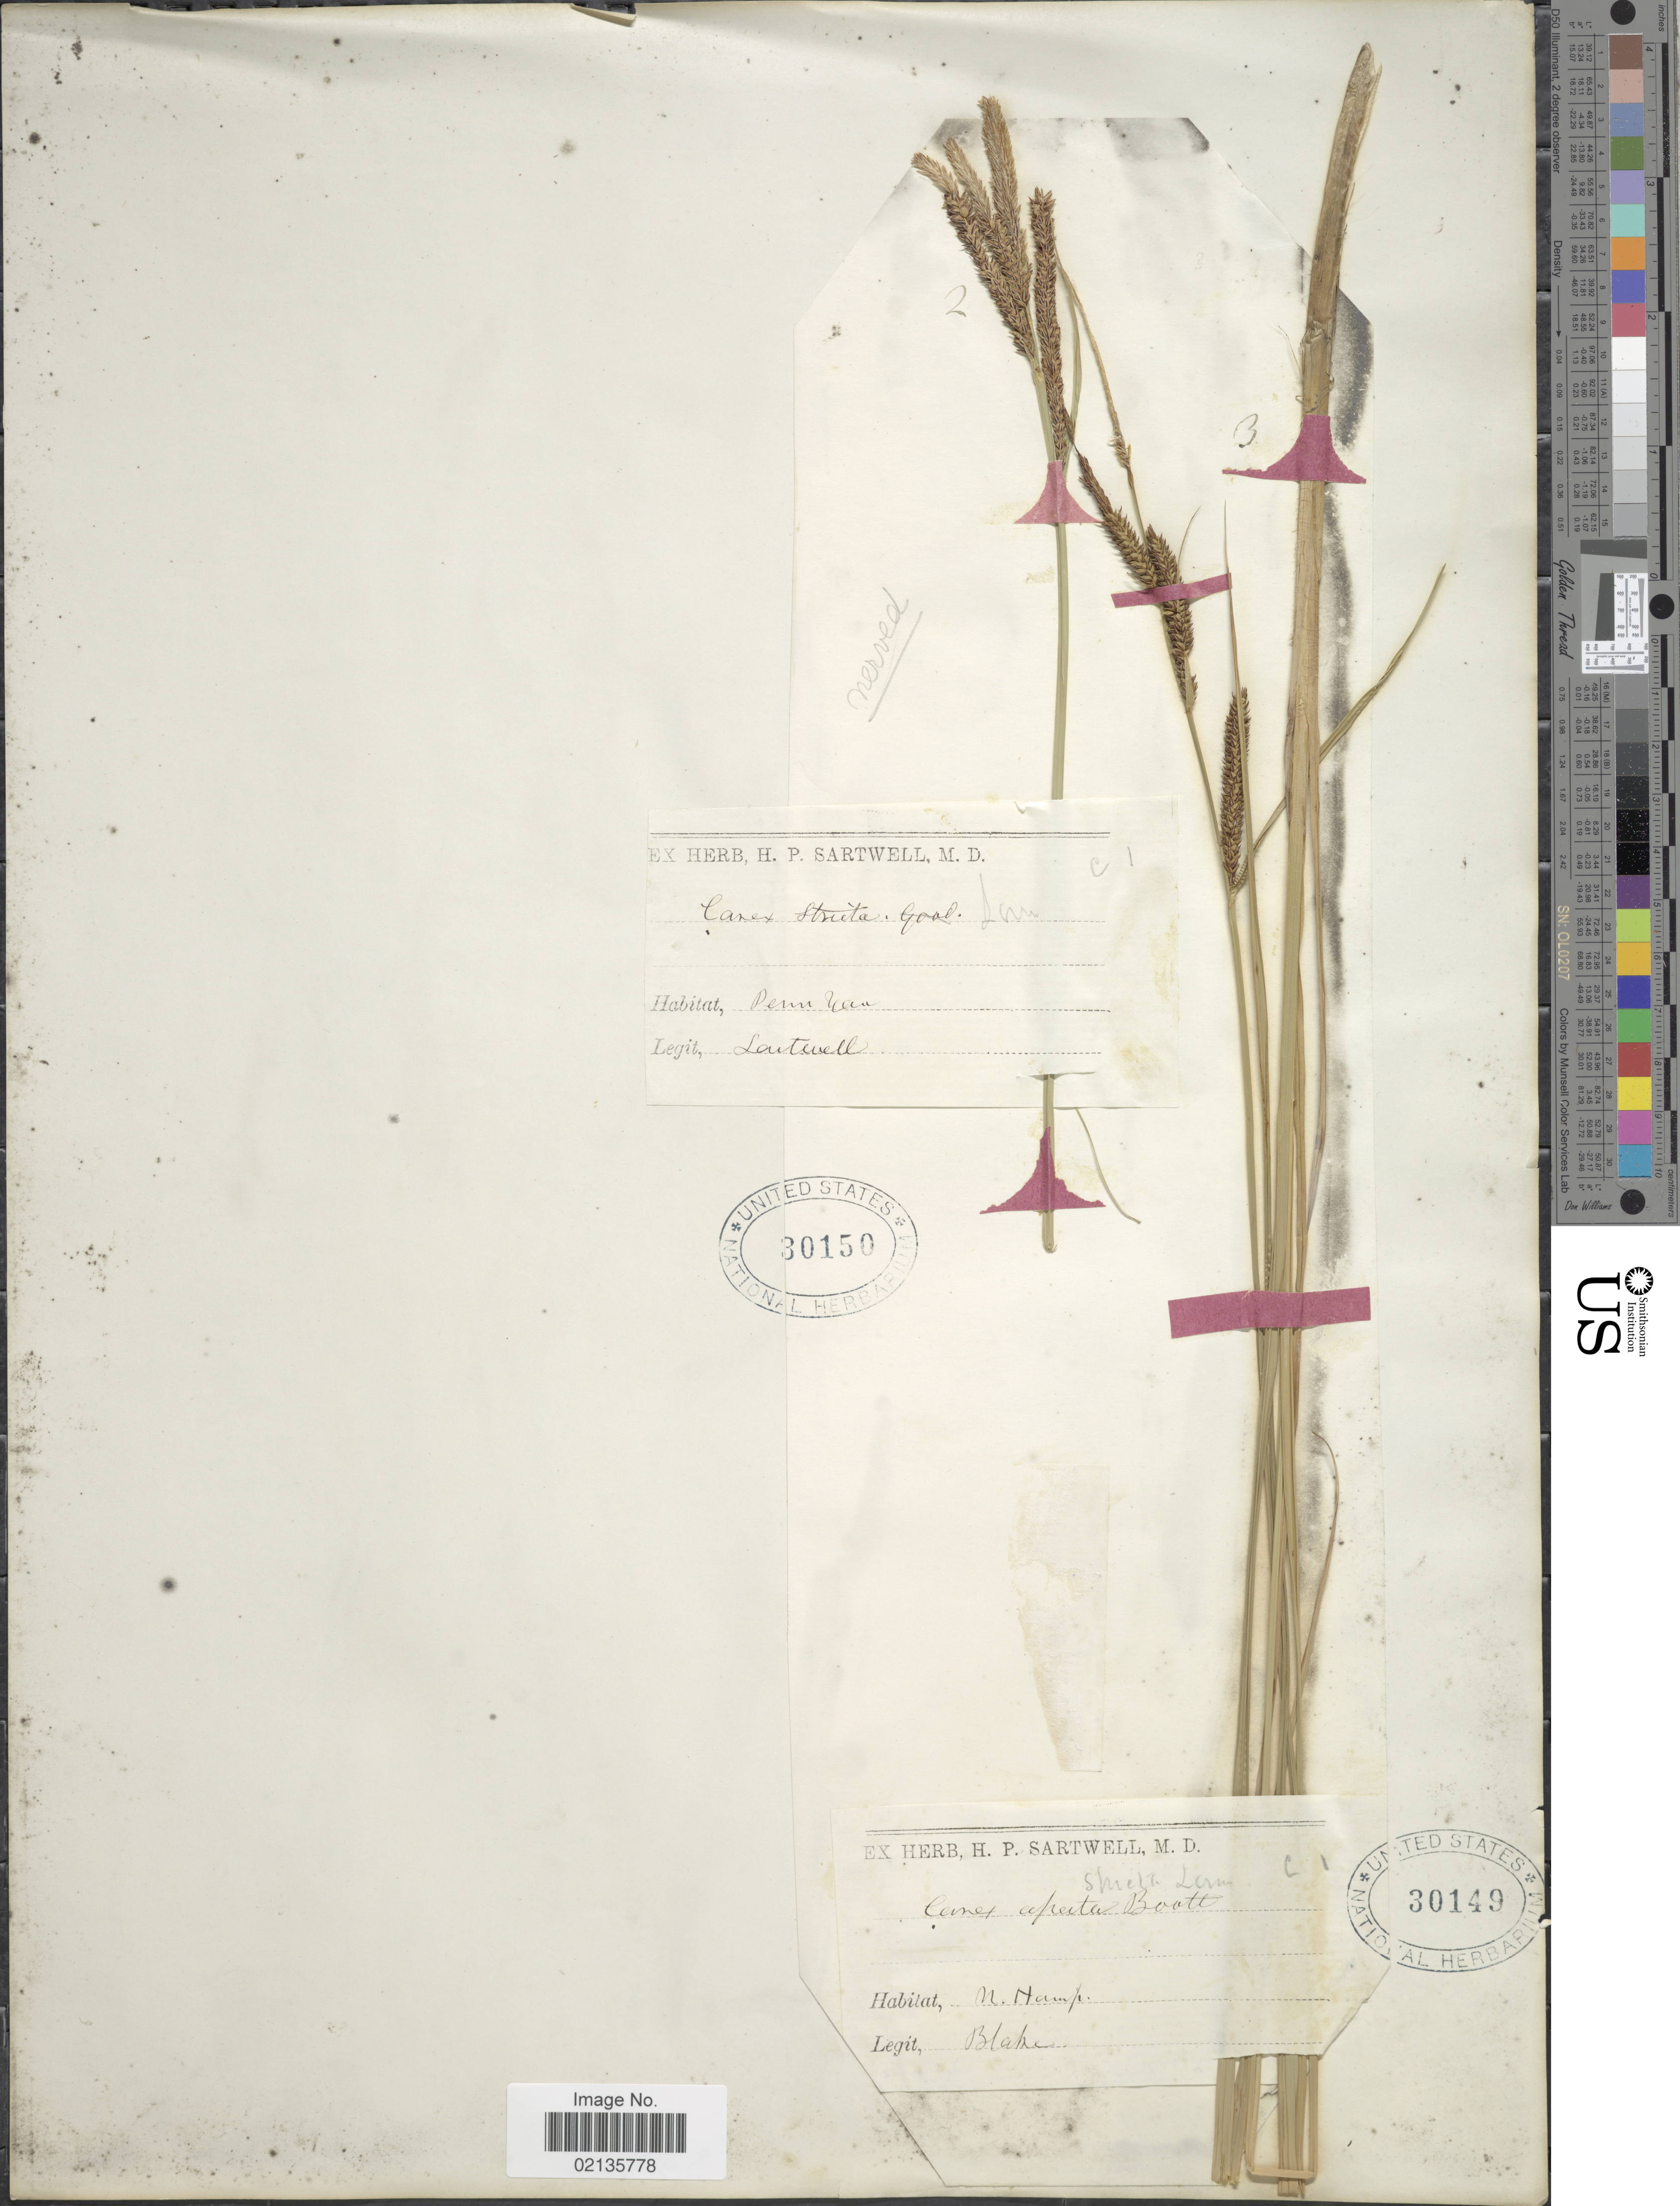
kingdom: Plantae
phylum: Tracheophyta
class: Liliopsida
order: Poales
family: Cyperaceae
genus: Carex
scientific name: Carex stricta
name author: Lam.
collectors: Sartwell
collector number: c1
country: United States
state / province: New York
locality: Penn Yan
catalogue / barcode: US 30150